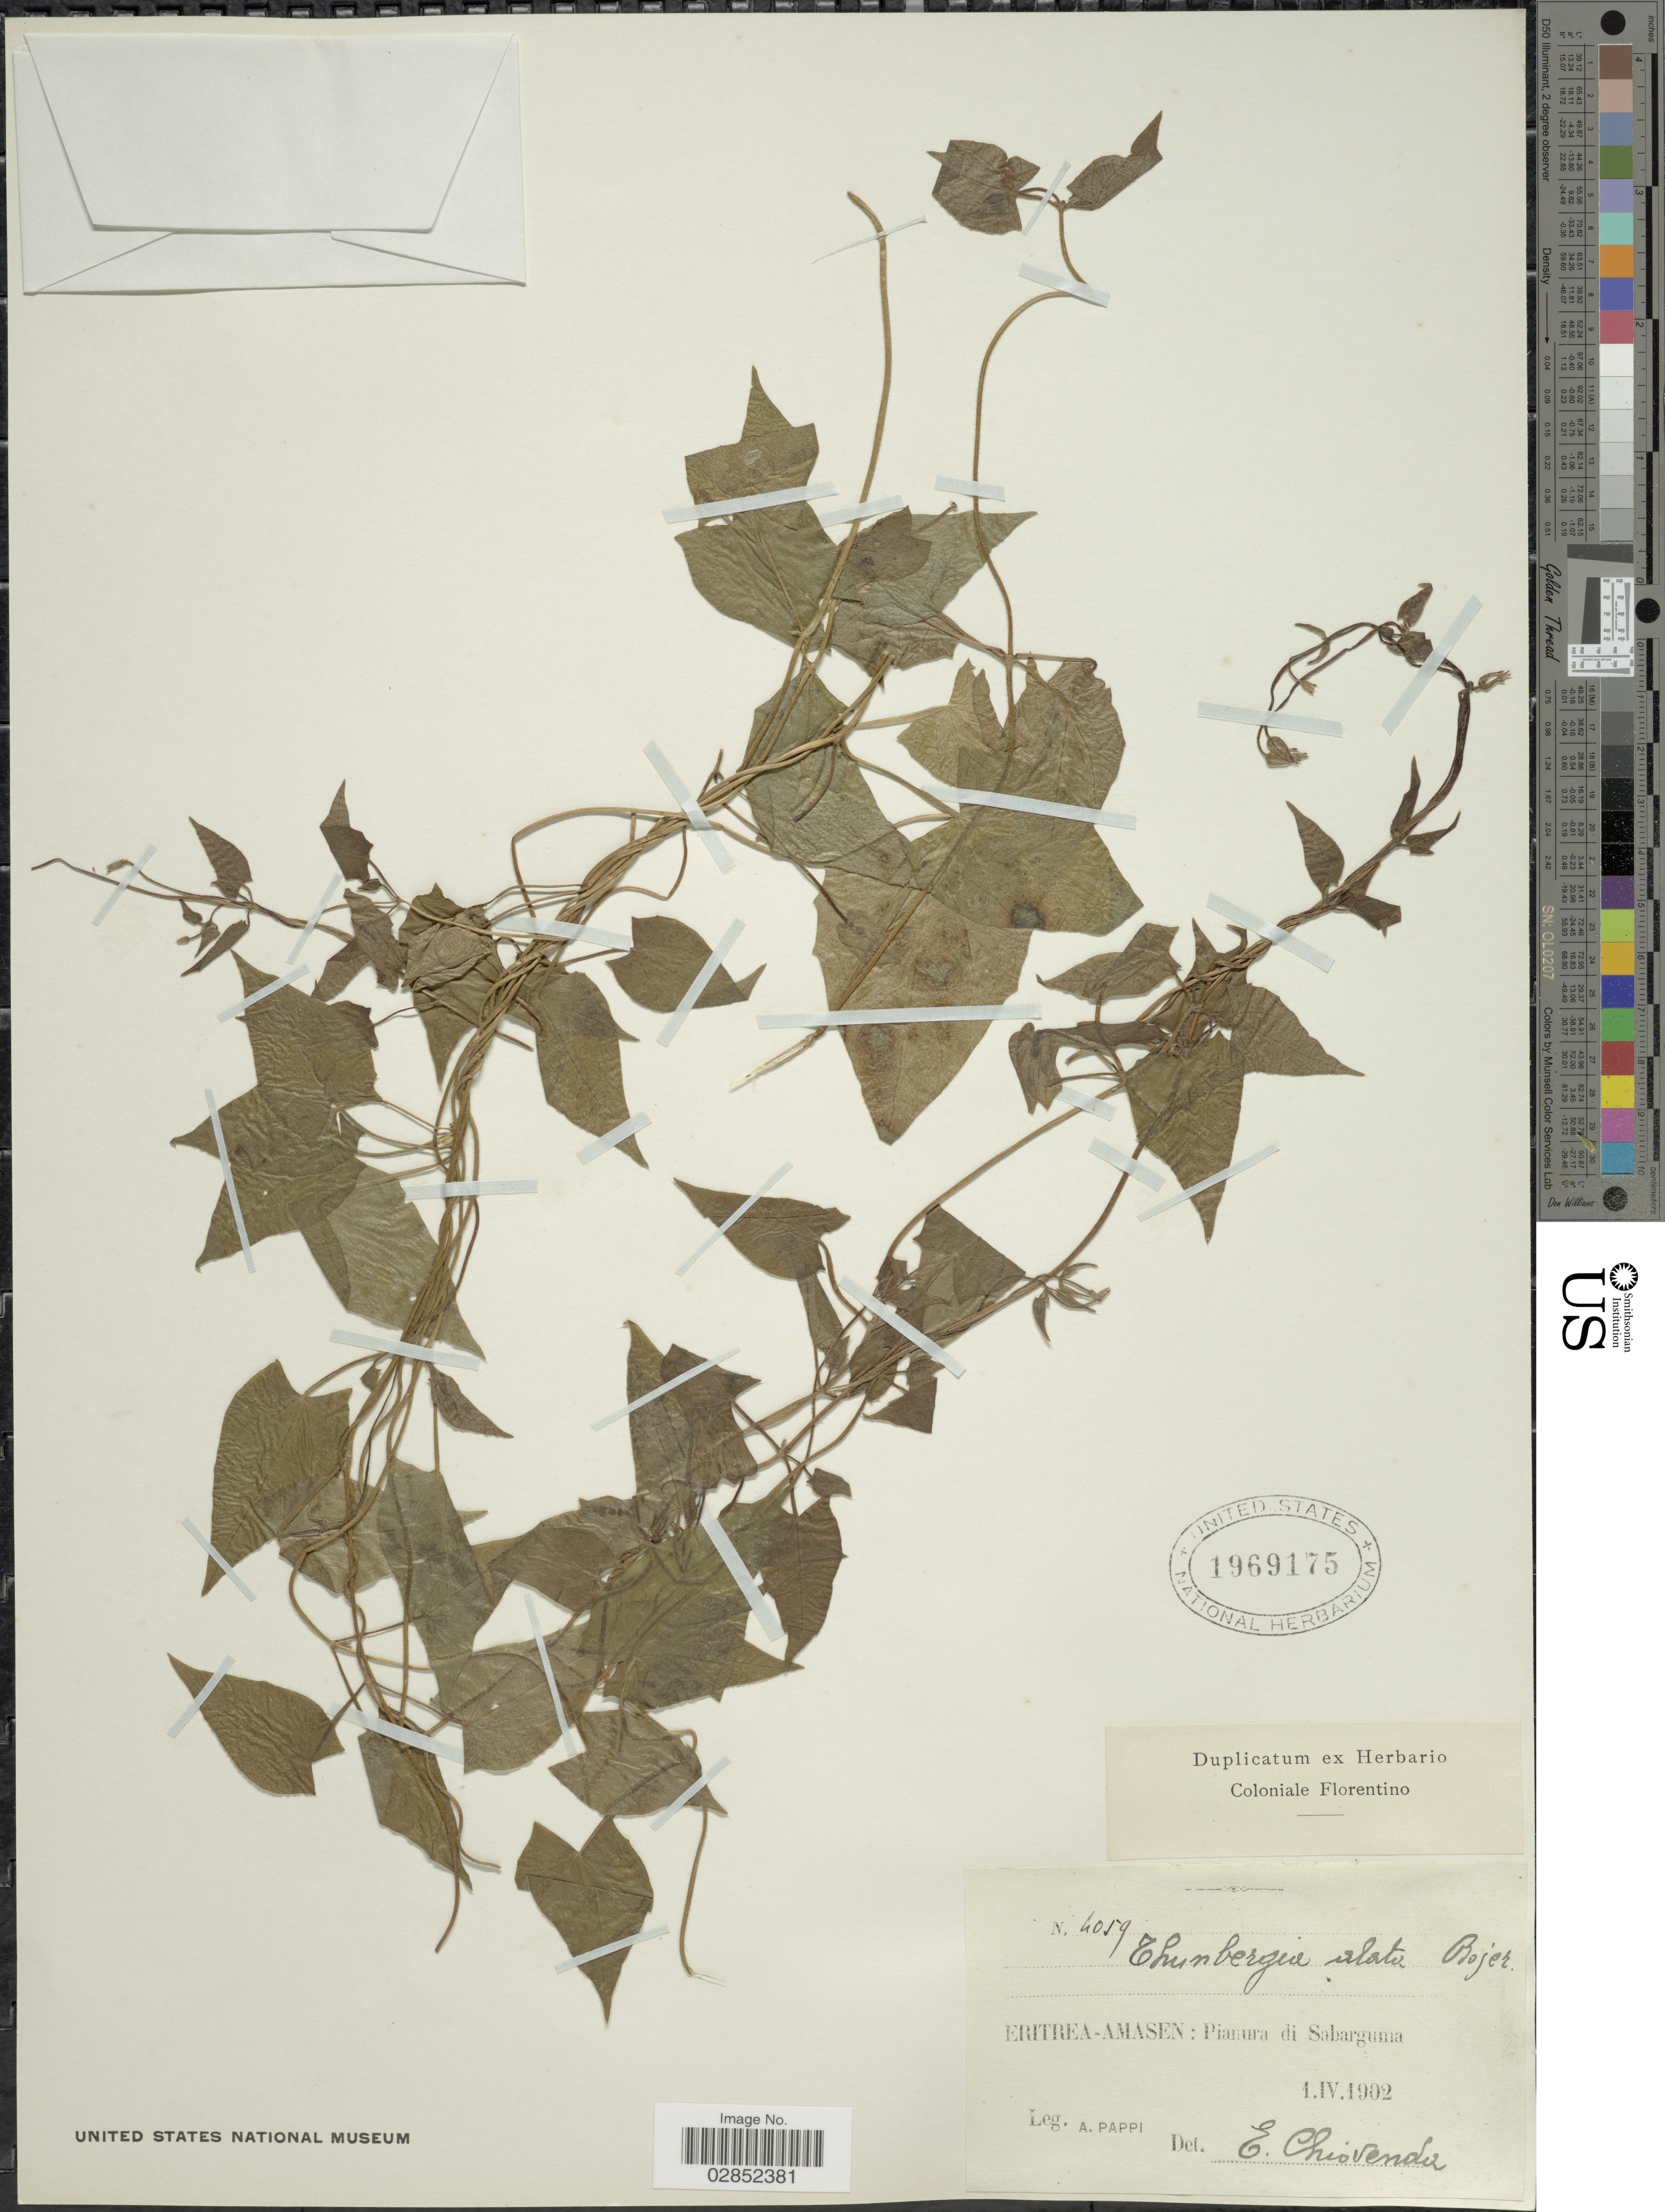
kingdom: Plantae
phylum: Tracheophyta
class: Magnoliopsida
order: Lamiales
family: Acanthaceae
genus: Thunbergia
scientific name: Thunbergia alata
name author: Bojer ex Sims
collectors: A. Pappi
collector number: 4059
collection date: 1902-04-01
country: Eritrea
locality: Eritrea-Amasen: Pianura di Sabarguma.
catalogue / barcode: US 1969175